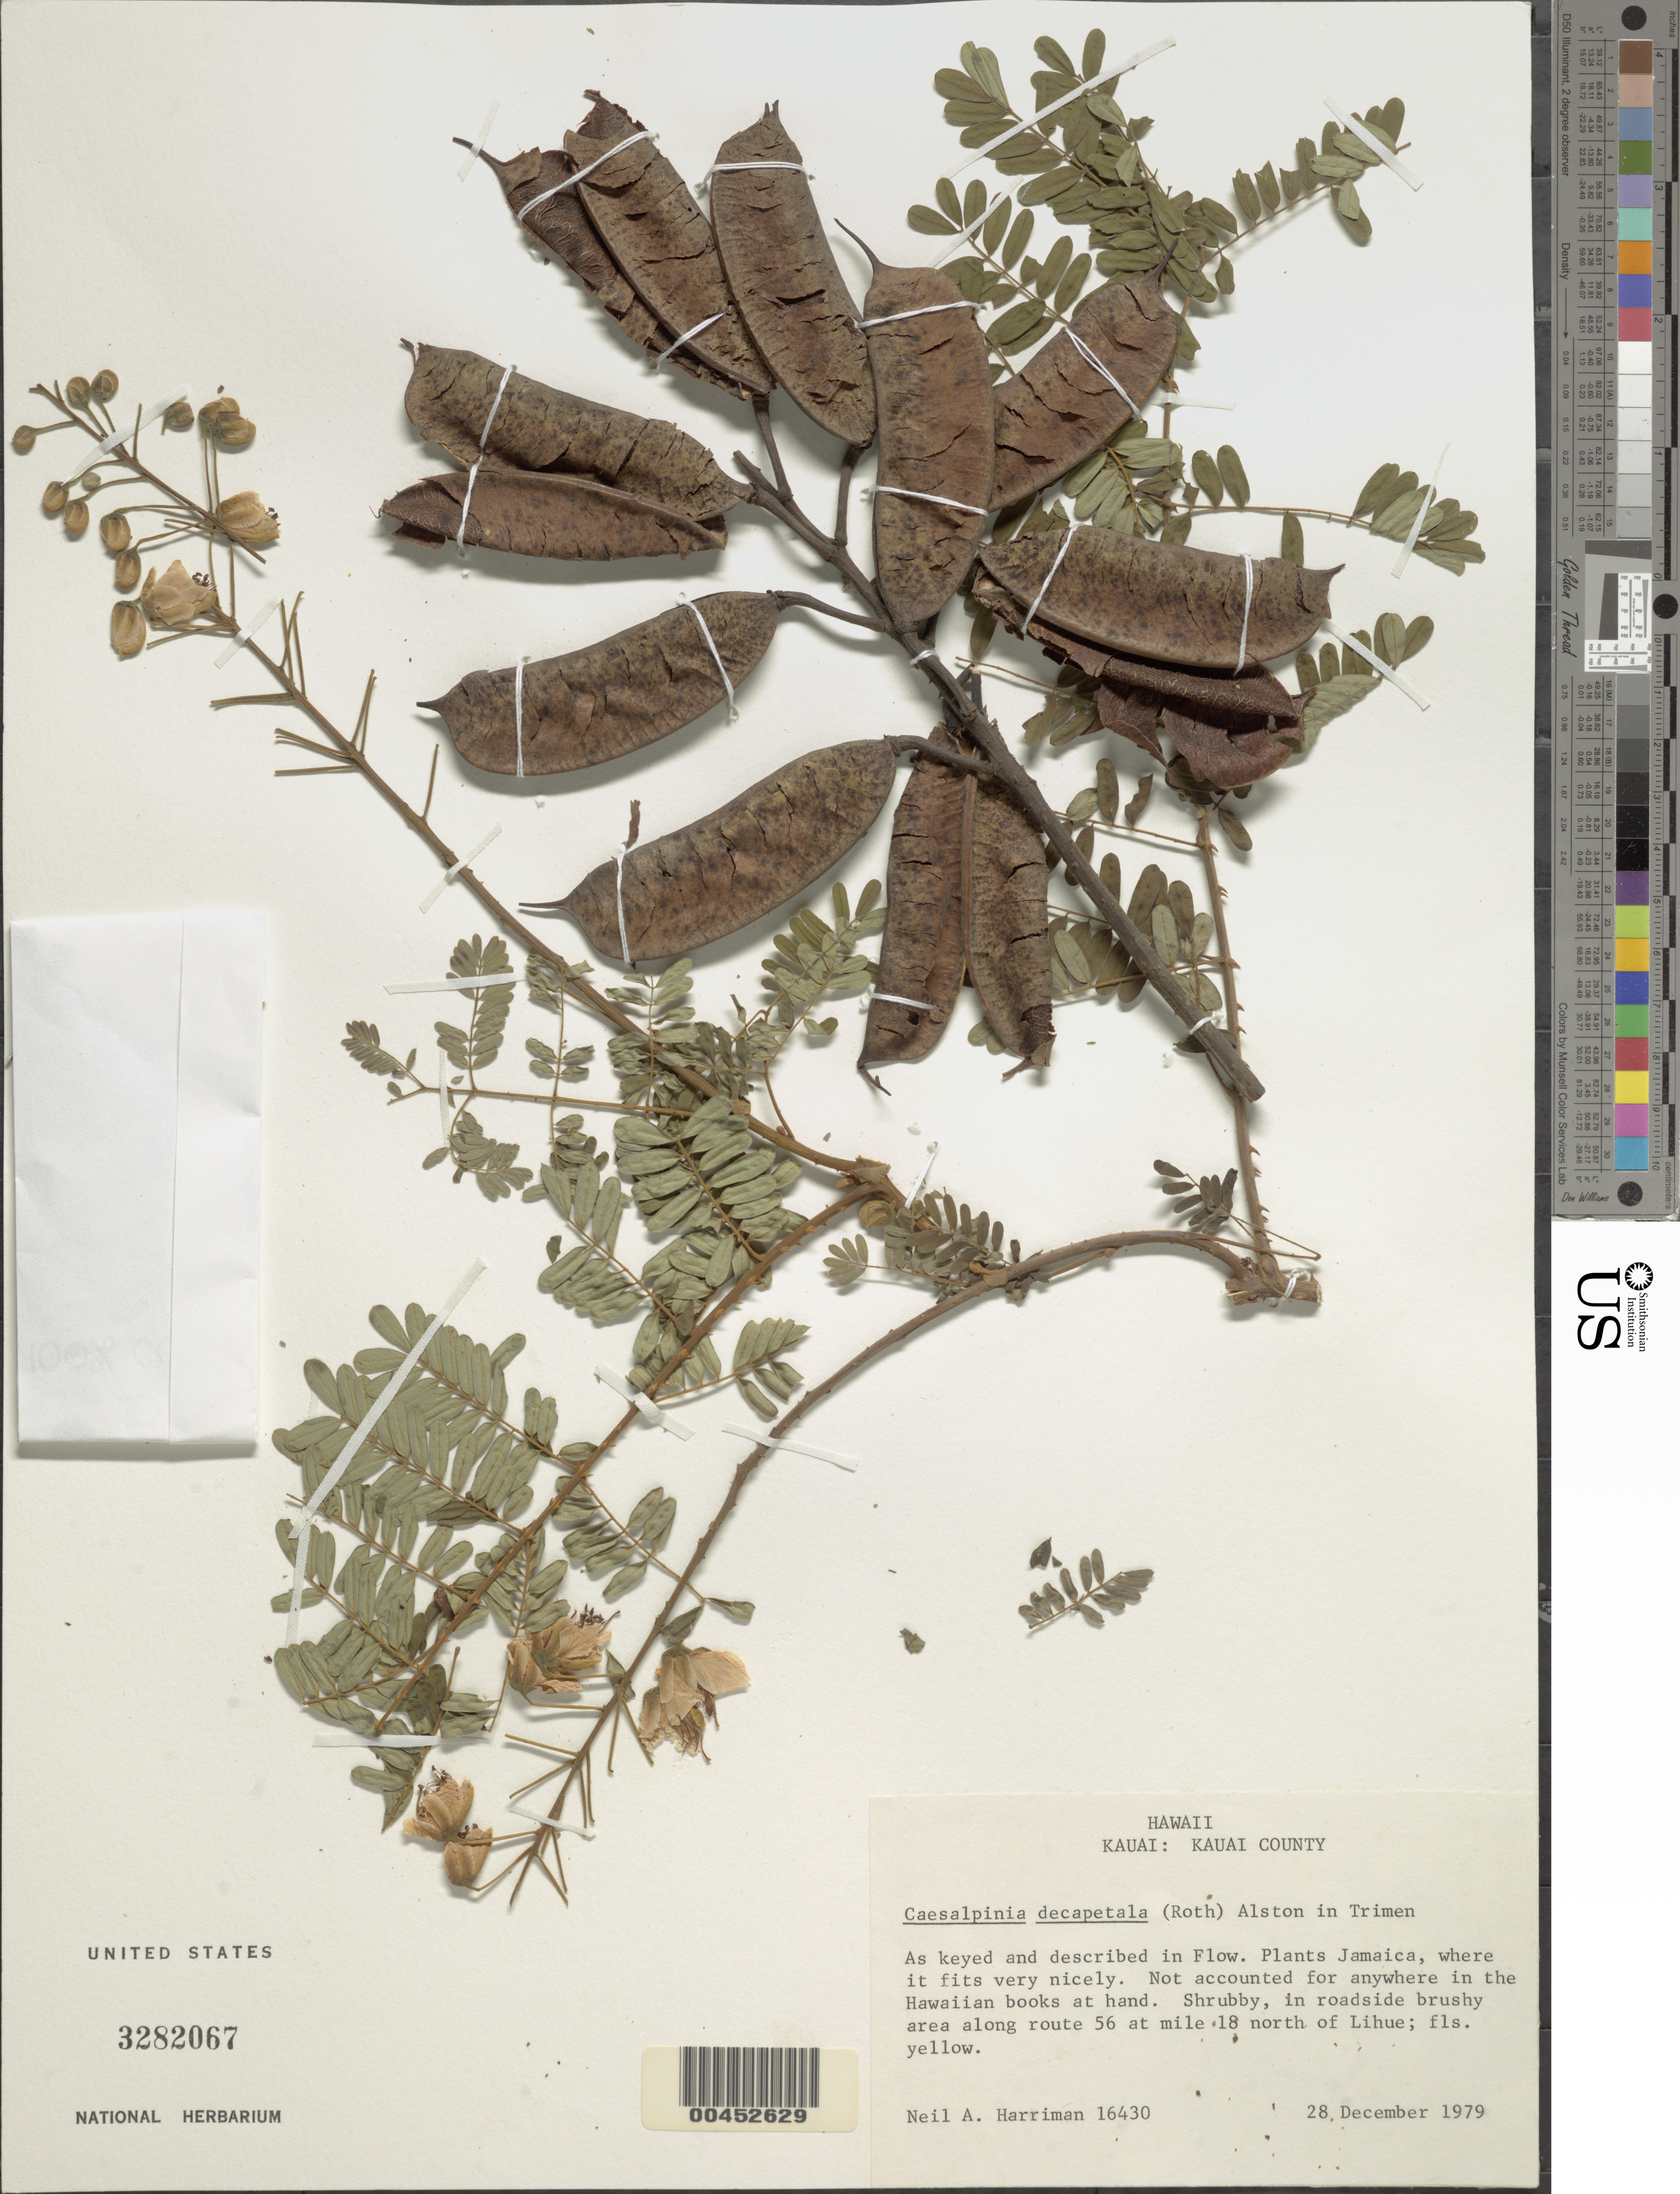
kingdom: Plantae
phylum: Tracheophyta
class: Magnoliopsida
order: Fabales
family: Fabaceae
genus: Biancaea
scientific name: Biancaea decapetala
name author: (Roth) O. Deg.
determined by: Wagner, W. L., (BOT), Smithsonian Institution - National Museum of Natural History (UNITED STATES)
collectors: N. A. Harriman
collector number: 16430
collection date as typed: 28 Dec 1979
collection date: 1979-12-28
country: United States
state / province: Hawaii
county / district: Kauai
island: Kaua'i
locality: Kauai County, along route 56 at mile 18 north of Lihue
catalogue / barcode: US 3282067